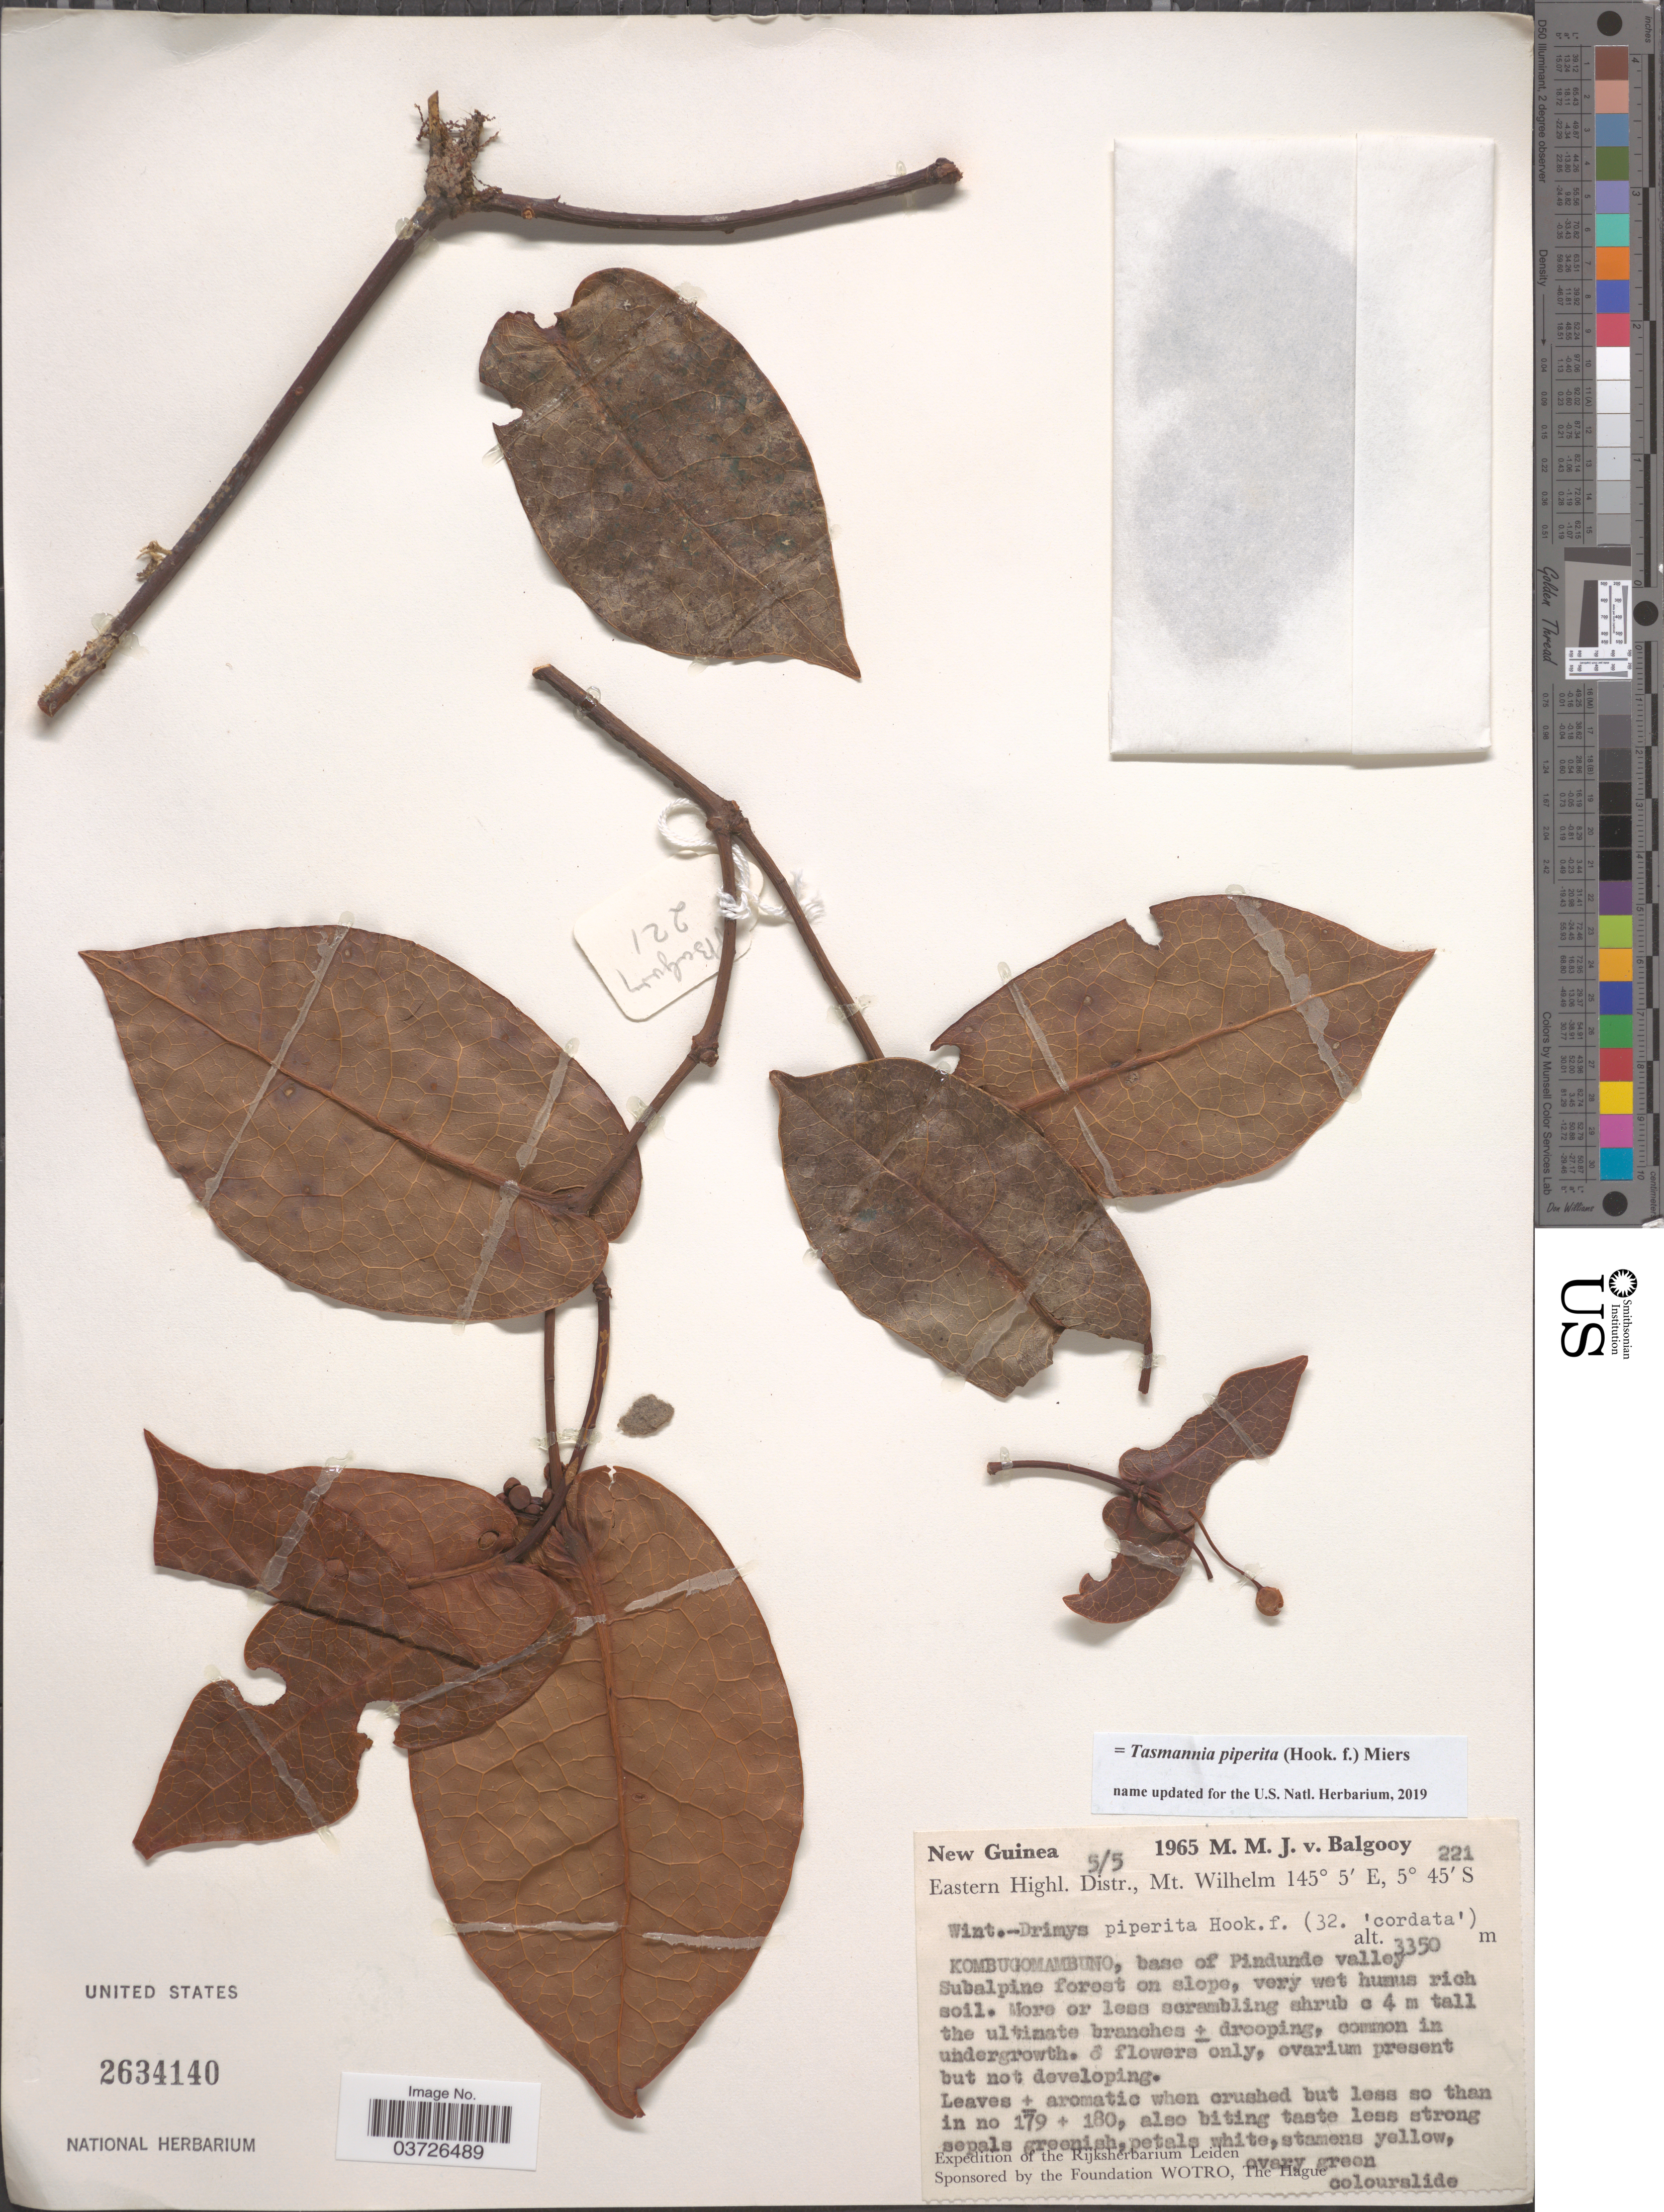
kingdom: Plantae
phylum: Tracheophyta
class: Magnoliopsida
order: Canellales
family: Winteraceae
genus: Tasmannia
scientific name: Tasmannia piperita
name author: (Hook. f.) Miers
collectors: M. M. van Balgooy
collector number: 221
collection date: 1965-05-05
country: Papua New Guinea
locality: New Guinea. Eastern Highl. Distr., Mt. Wilhelm. Kombugomambuno, base of Pindunde valley.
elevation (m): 3350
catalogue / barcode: US 2634140